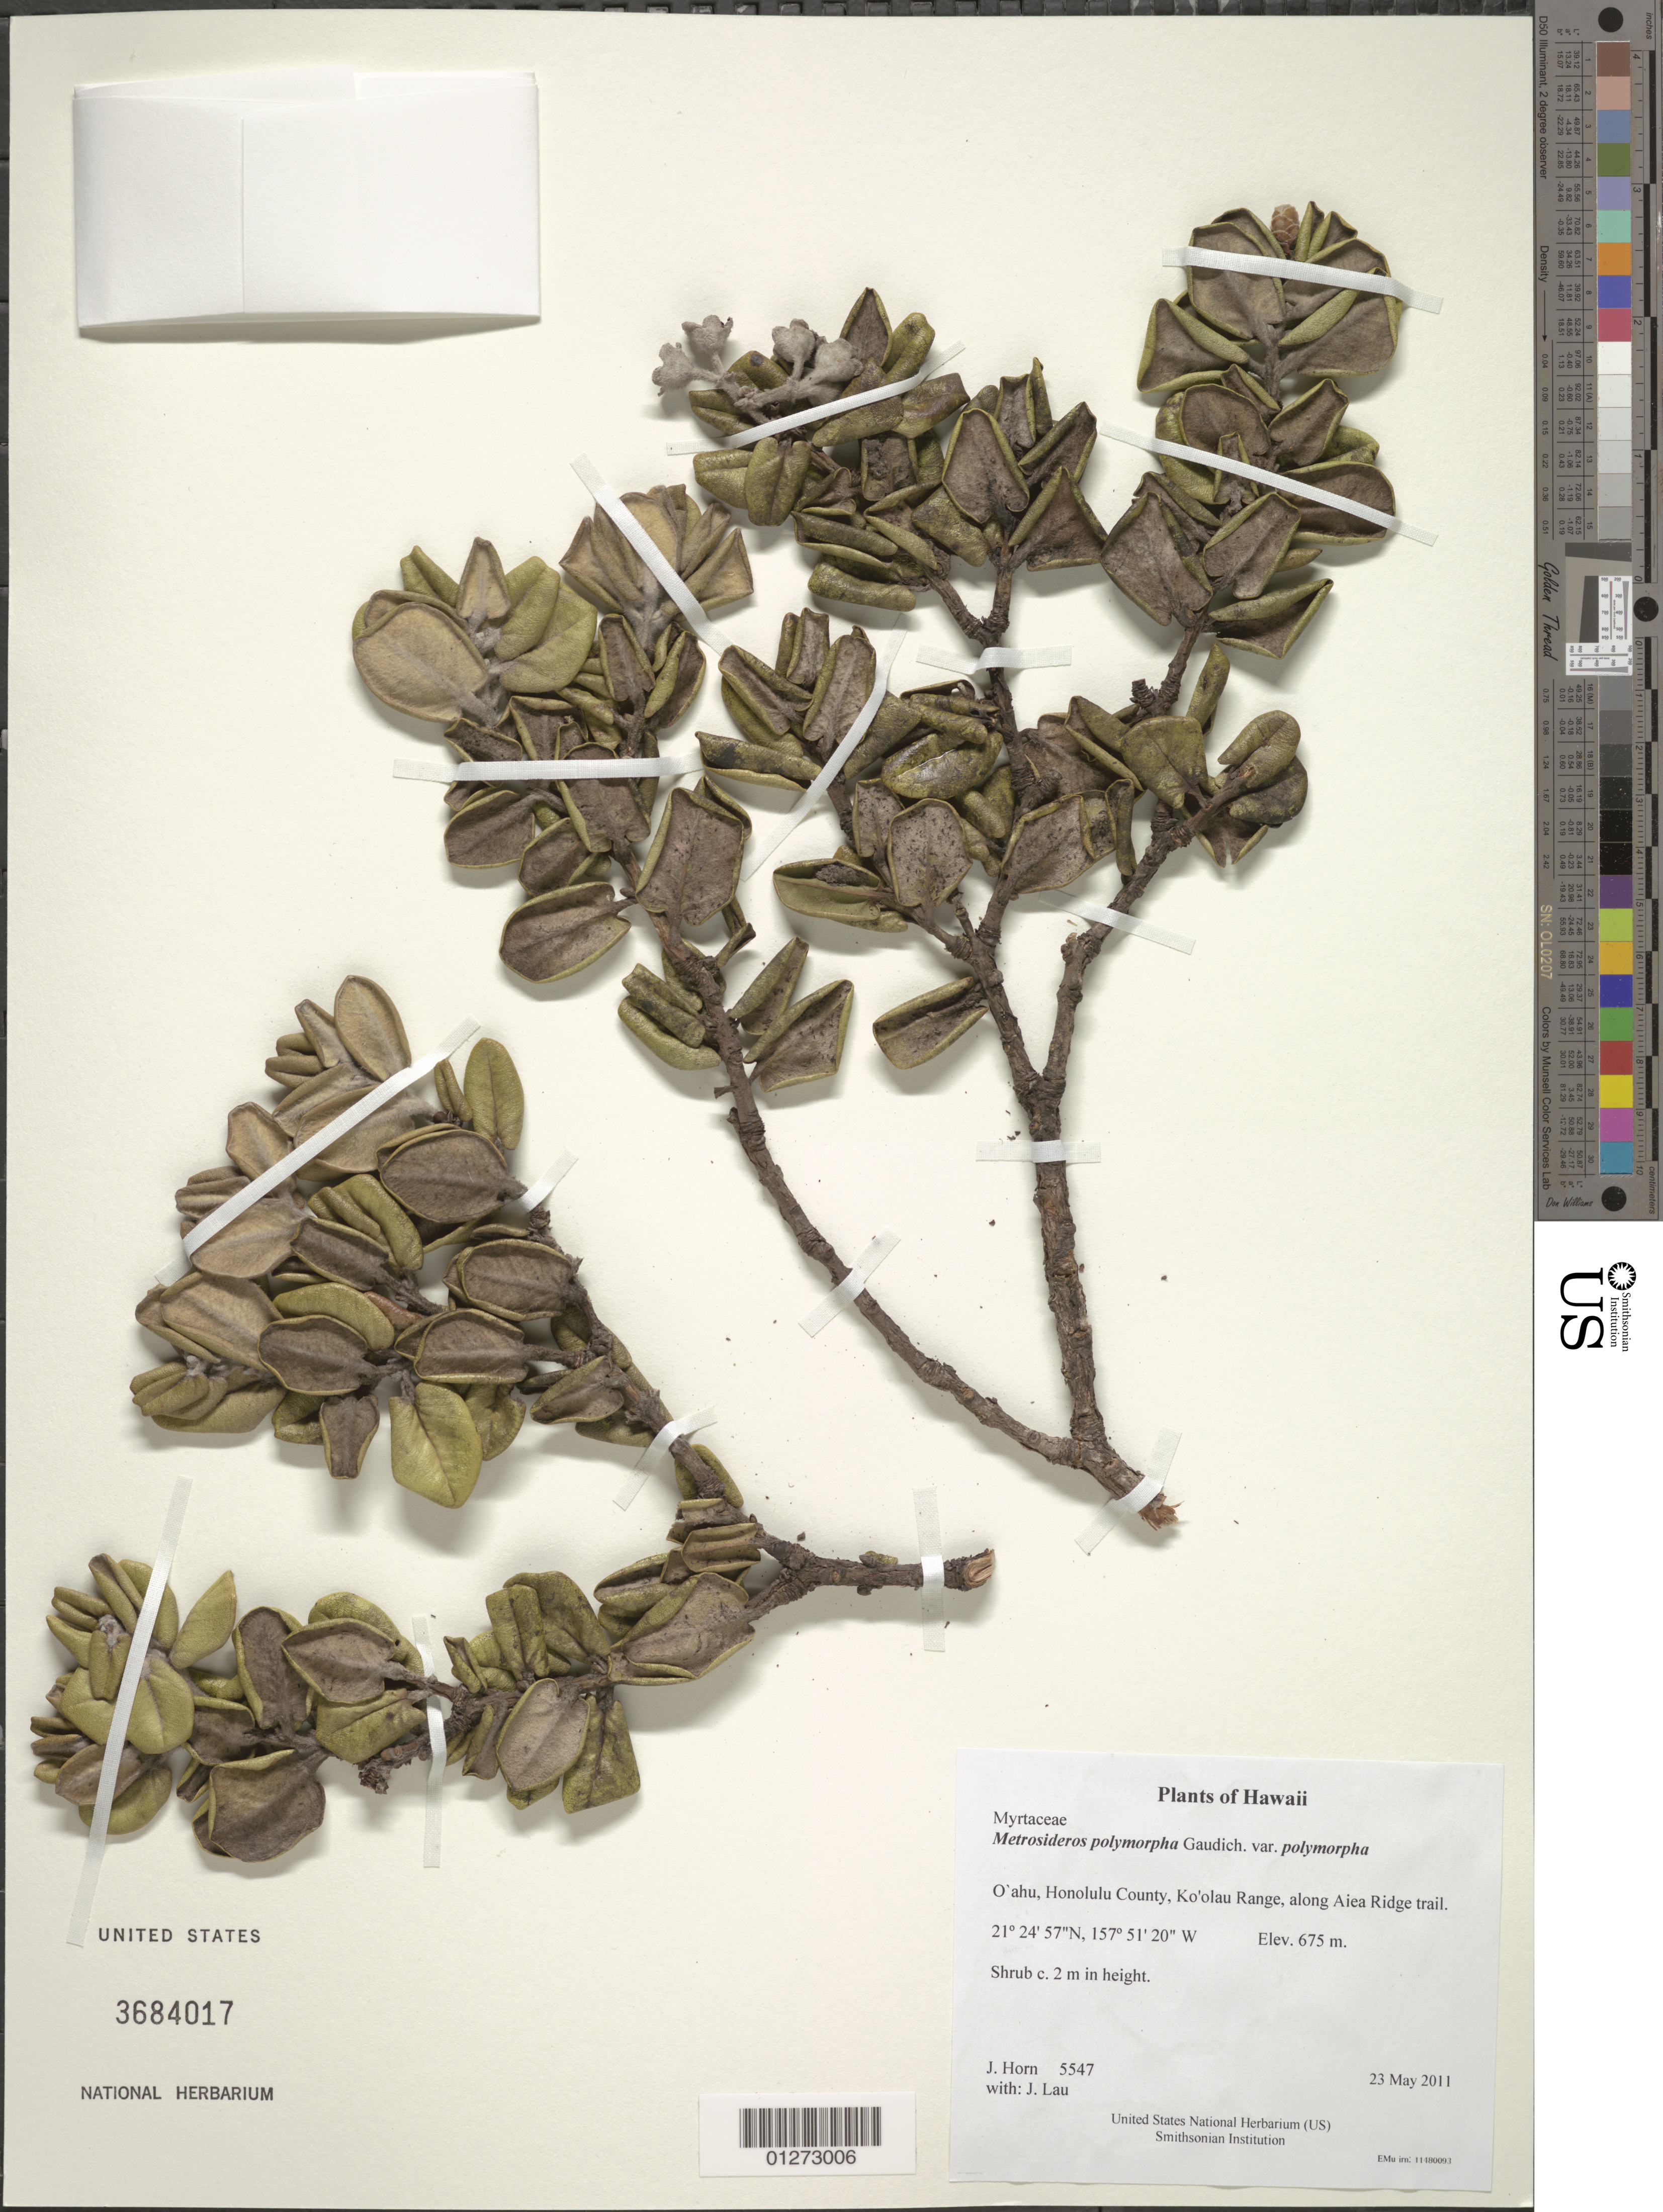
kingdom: Plantae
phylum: Tracheophyta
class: Magnoliopsida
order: Myrtales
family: Myrtaceae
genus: Metrosideros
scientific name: Metrosideros polymorpha var. polymorpha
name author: Gaudich.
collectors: J. Horn & J. Lau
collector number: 5547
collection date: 2011-05-23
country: United States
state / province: Hawaii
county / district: Honolulu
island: Oahu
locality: Ko'olau Range, along Aiea Ridge trail.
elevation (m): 675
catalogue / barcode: US 3684017